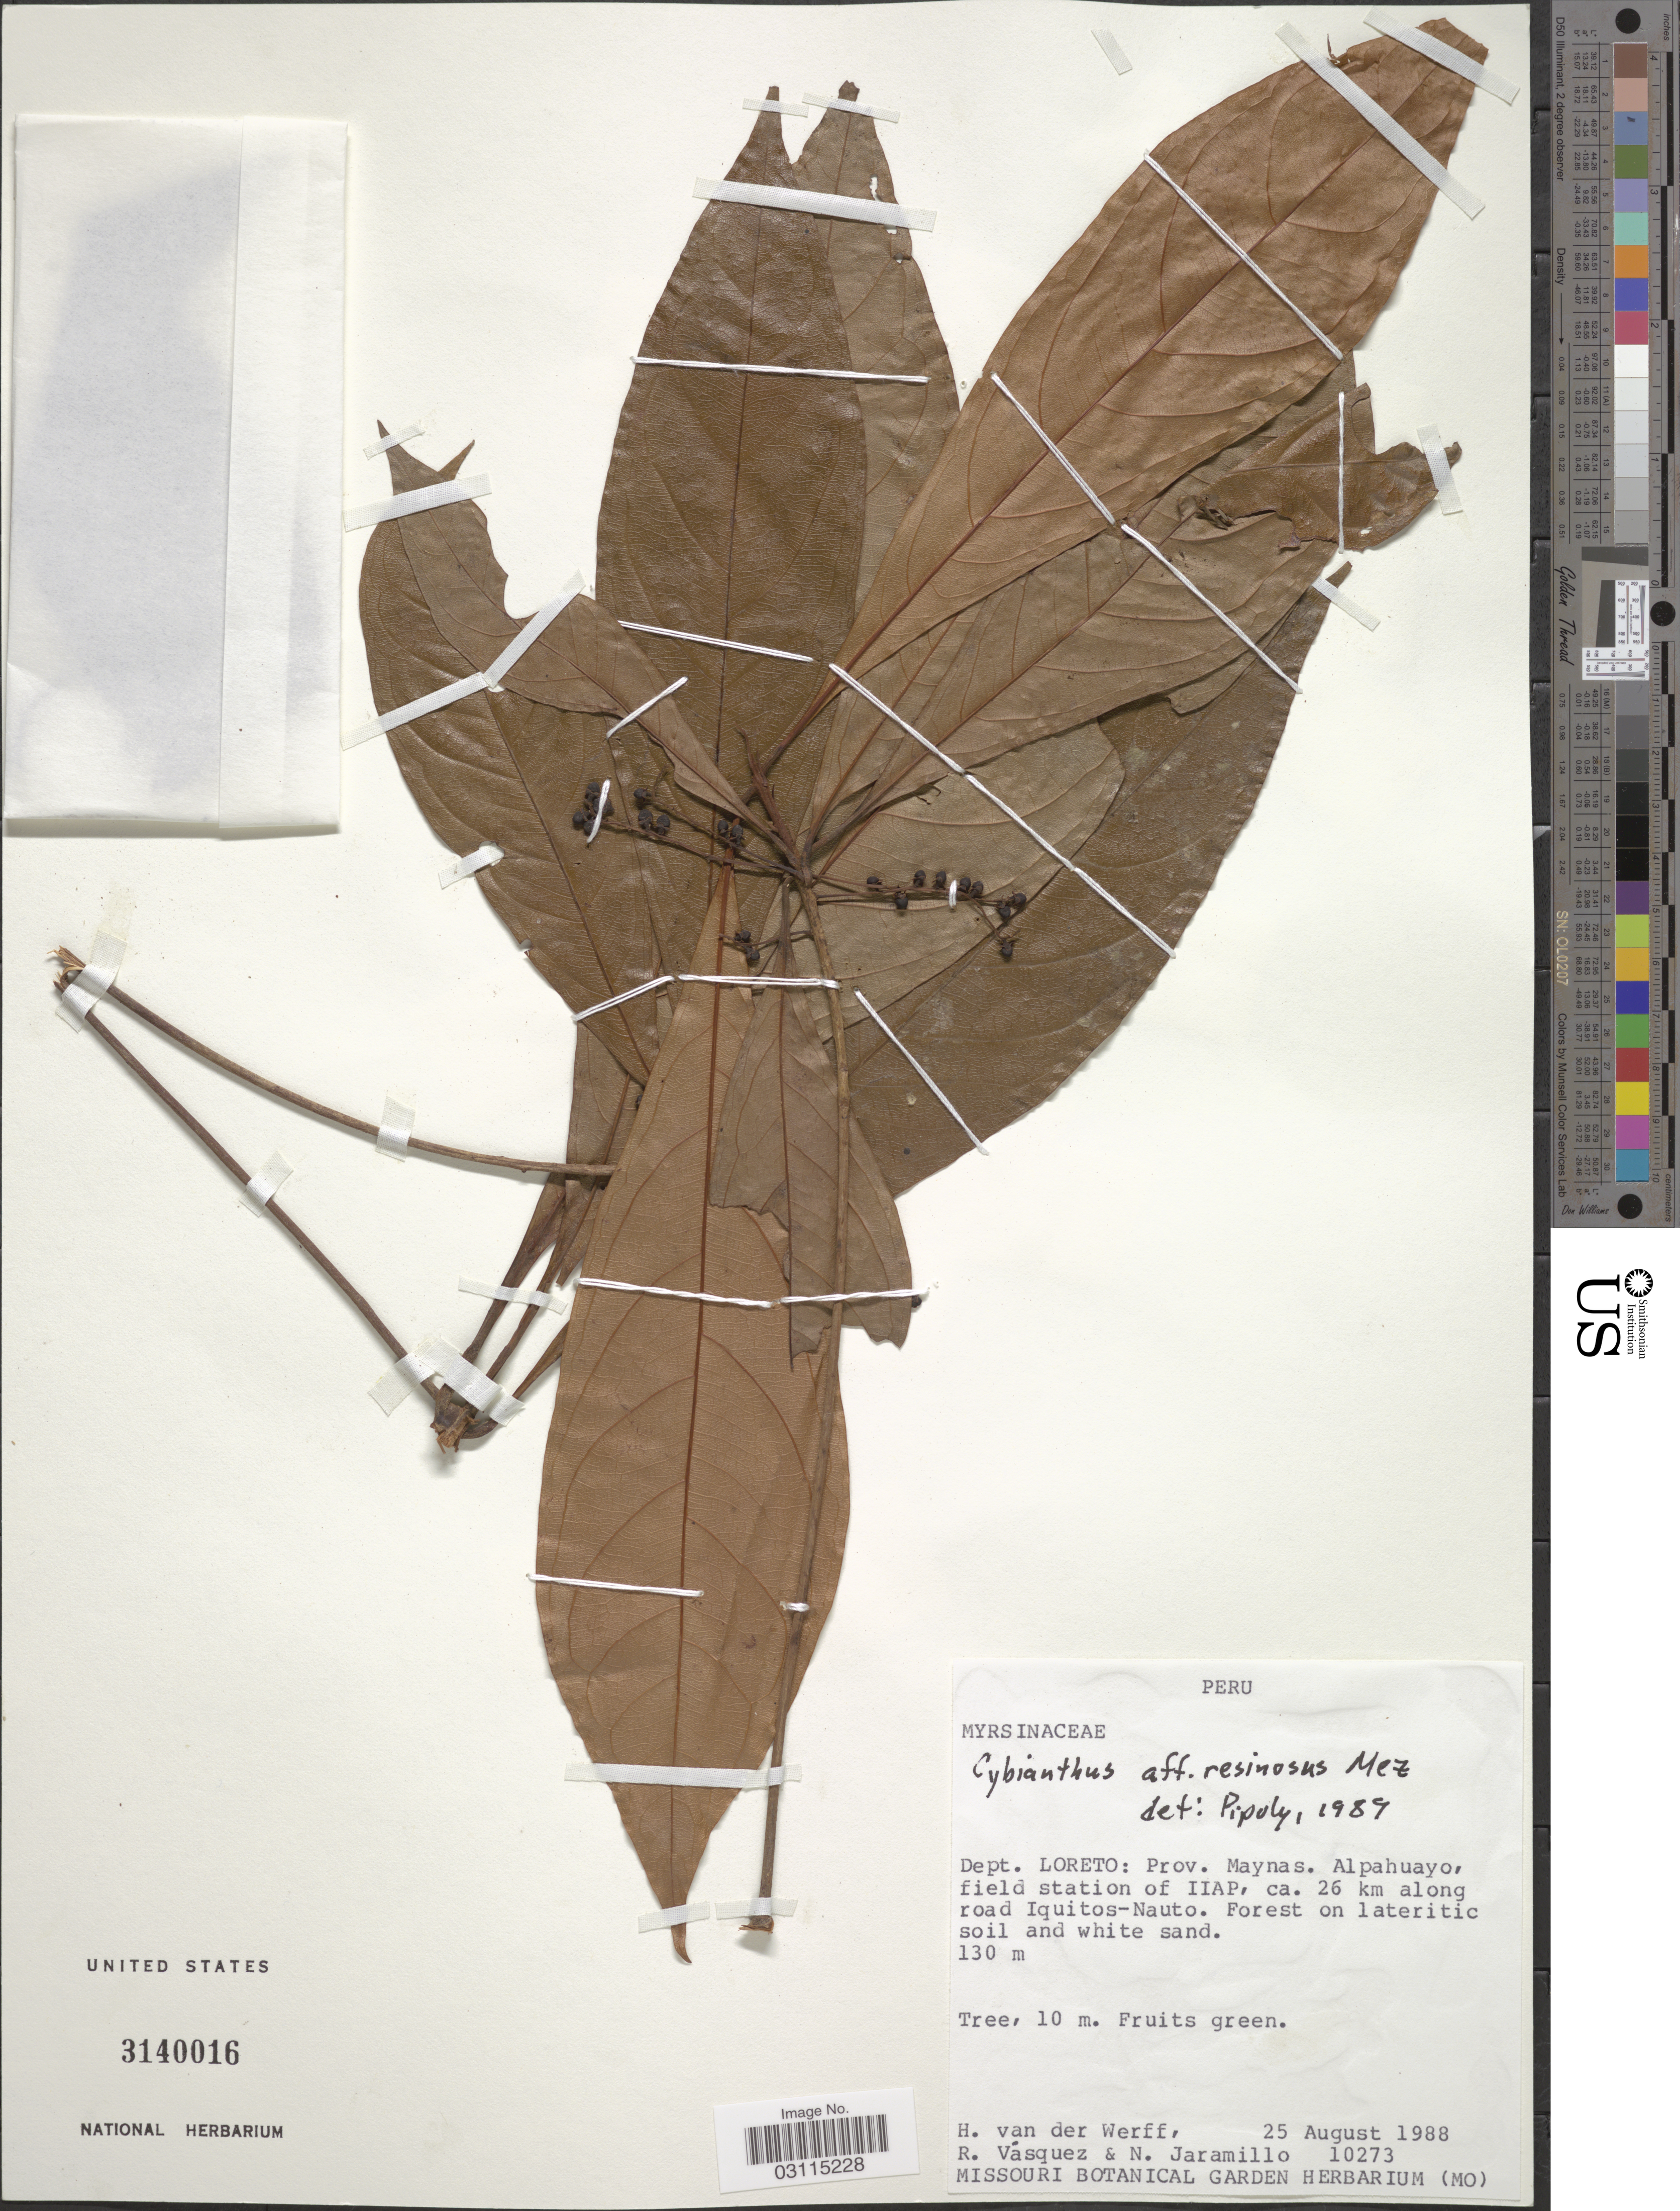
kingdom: Plantae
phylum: Tracheophyta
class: Magnoliopsida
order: Ericales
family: Primulaceae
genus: Cybianthus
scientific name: Cybianthus resinosus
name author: Mez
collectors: H. van der Werff, R. Vásquez & N. Jaramillo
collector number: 10273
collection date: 1988-08-25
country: Peru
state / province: Loreto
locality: Dept. Loreto: Prov. Maynas. Alpahuayo, field station of IIAP, ca. 26 km along road Iquitos-Nauto.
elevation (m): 130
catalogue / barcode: US 3140016